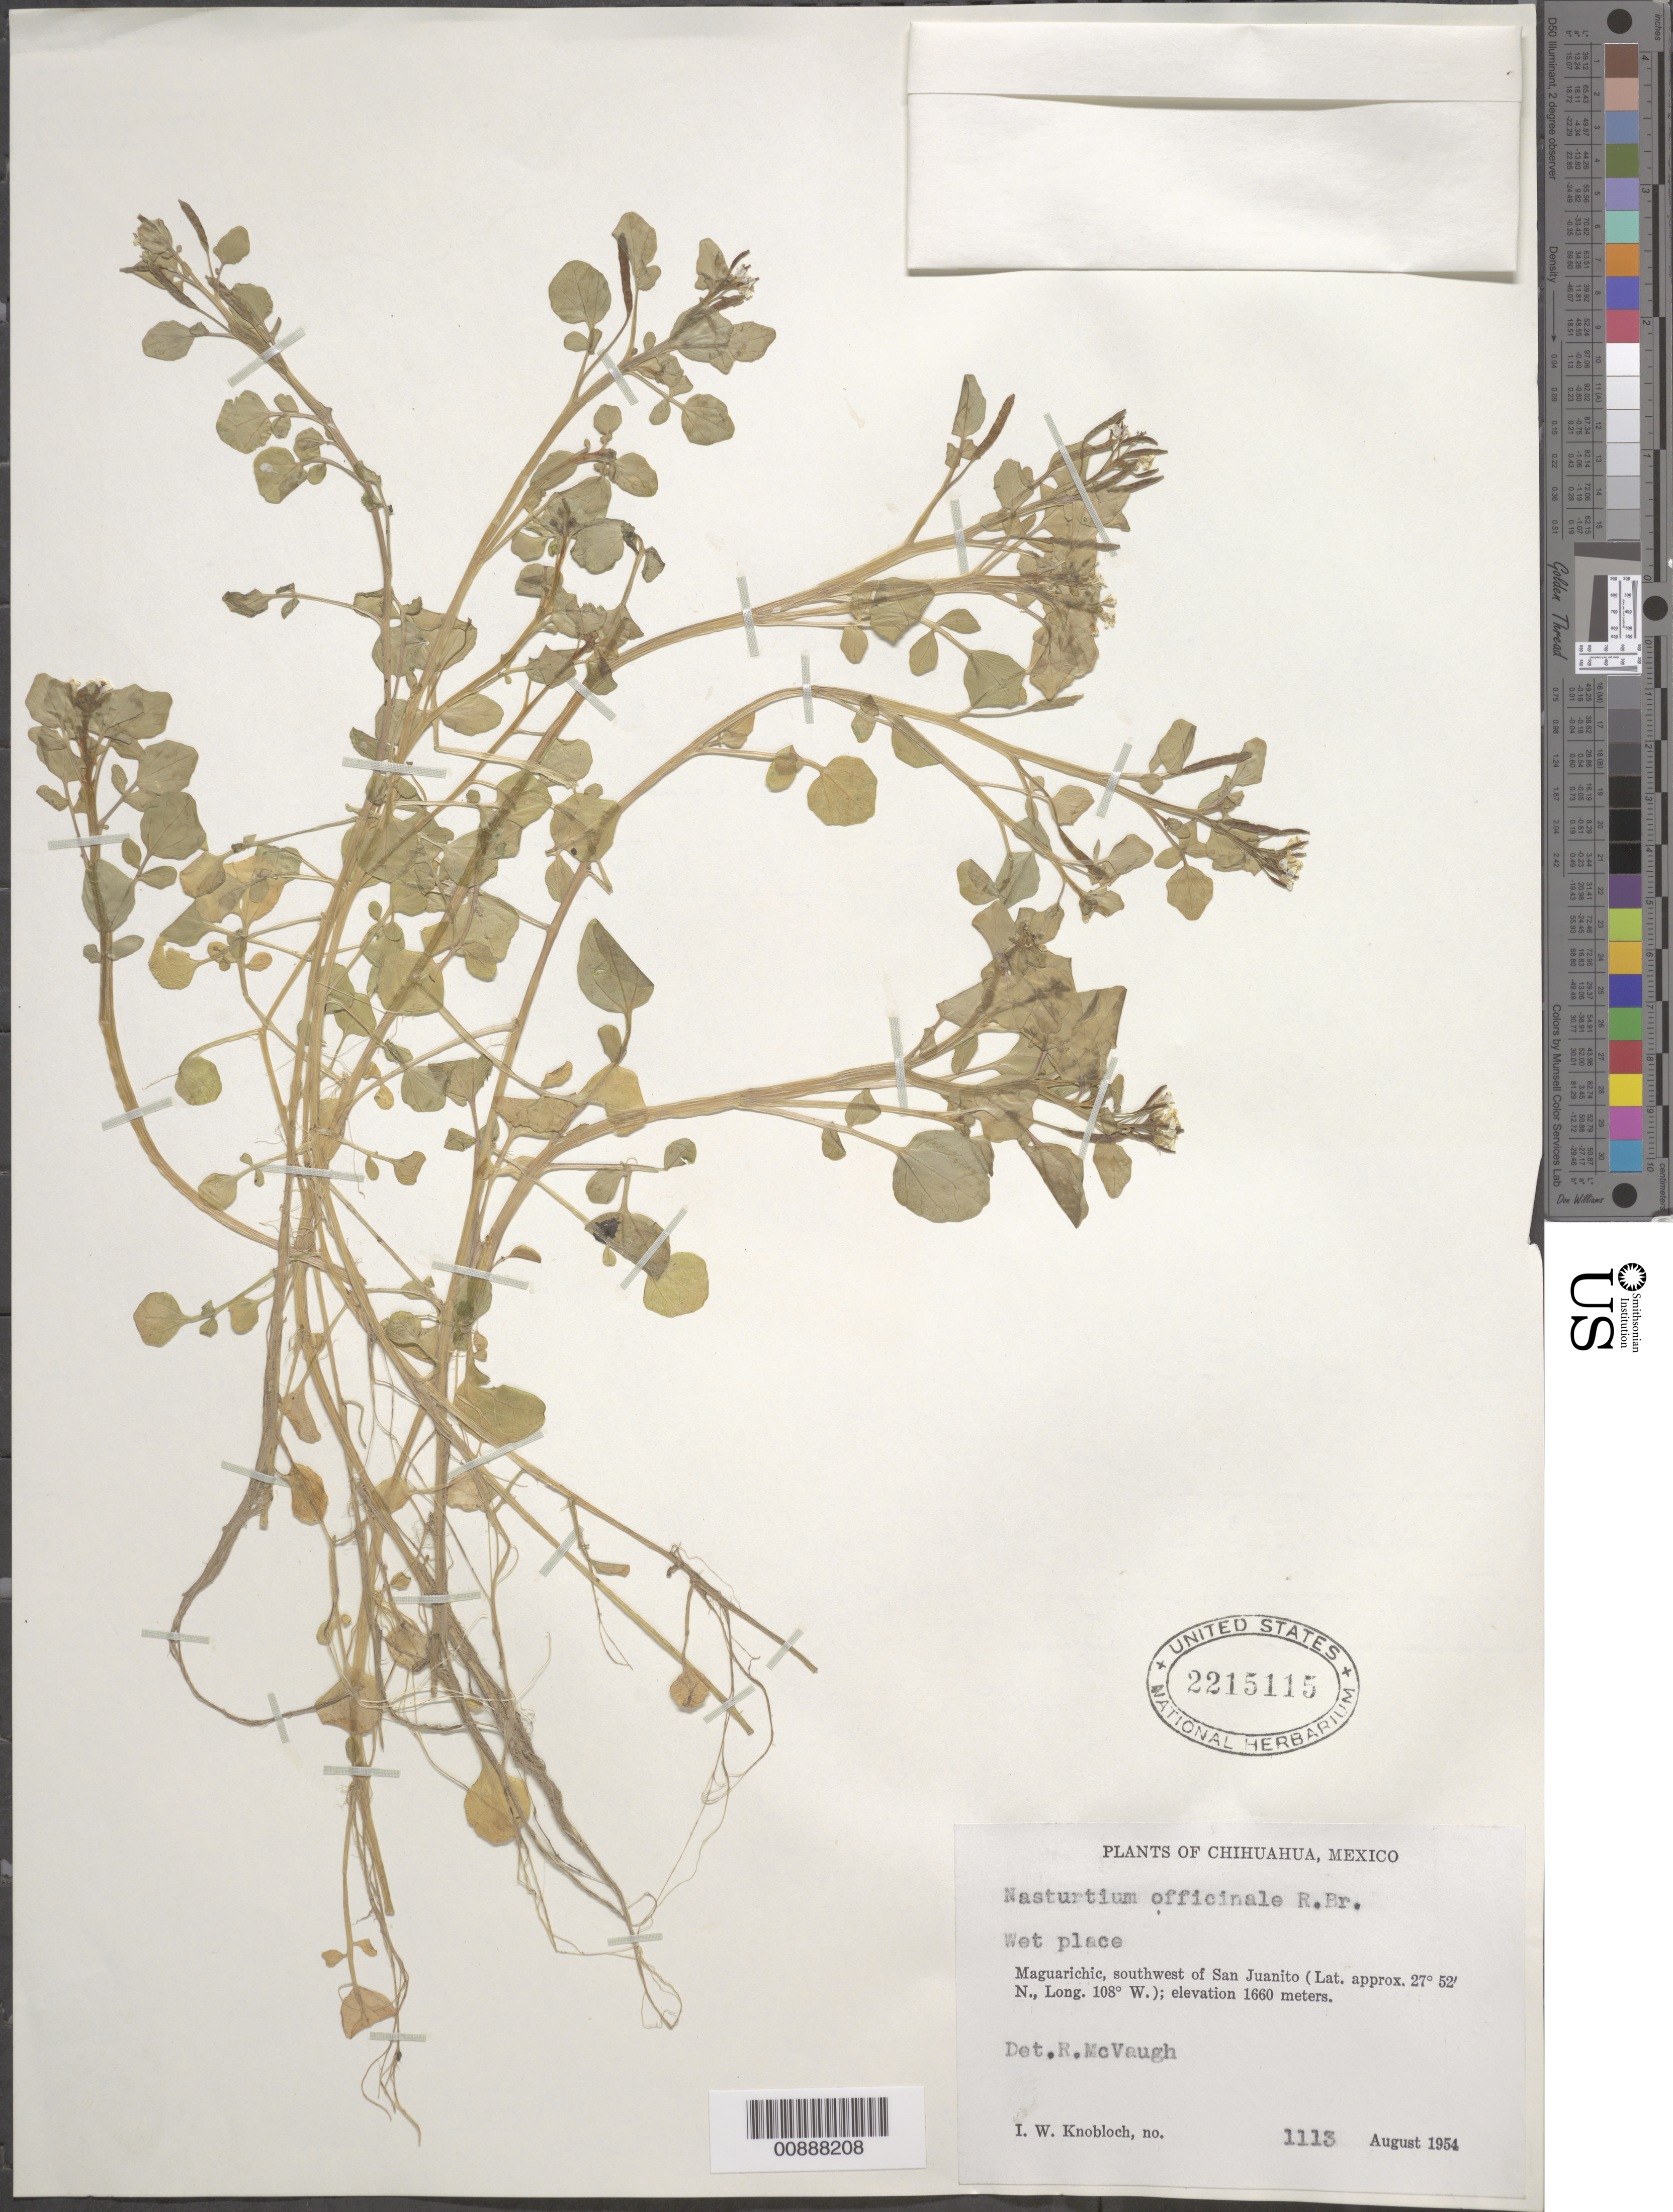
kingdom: Plantae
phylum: Tracheophyta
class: Magnoliopsida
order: Brassicales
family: Brassicaceae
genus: Nasturtium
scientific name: Nasturtium officinale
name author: R. Br.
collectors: I. W. Knobloch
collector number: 1113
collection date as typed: Aug 1954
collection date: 1954-08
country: Mexico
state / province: Chihuahua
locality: Maguarichic, southwest of San Juanito, Chihuahua.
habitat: Wet place.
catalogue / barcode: US 2215115